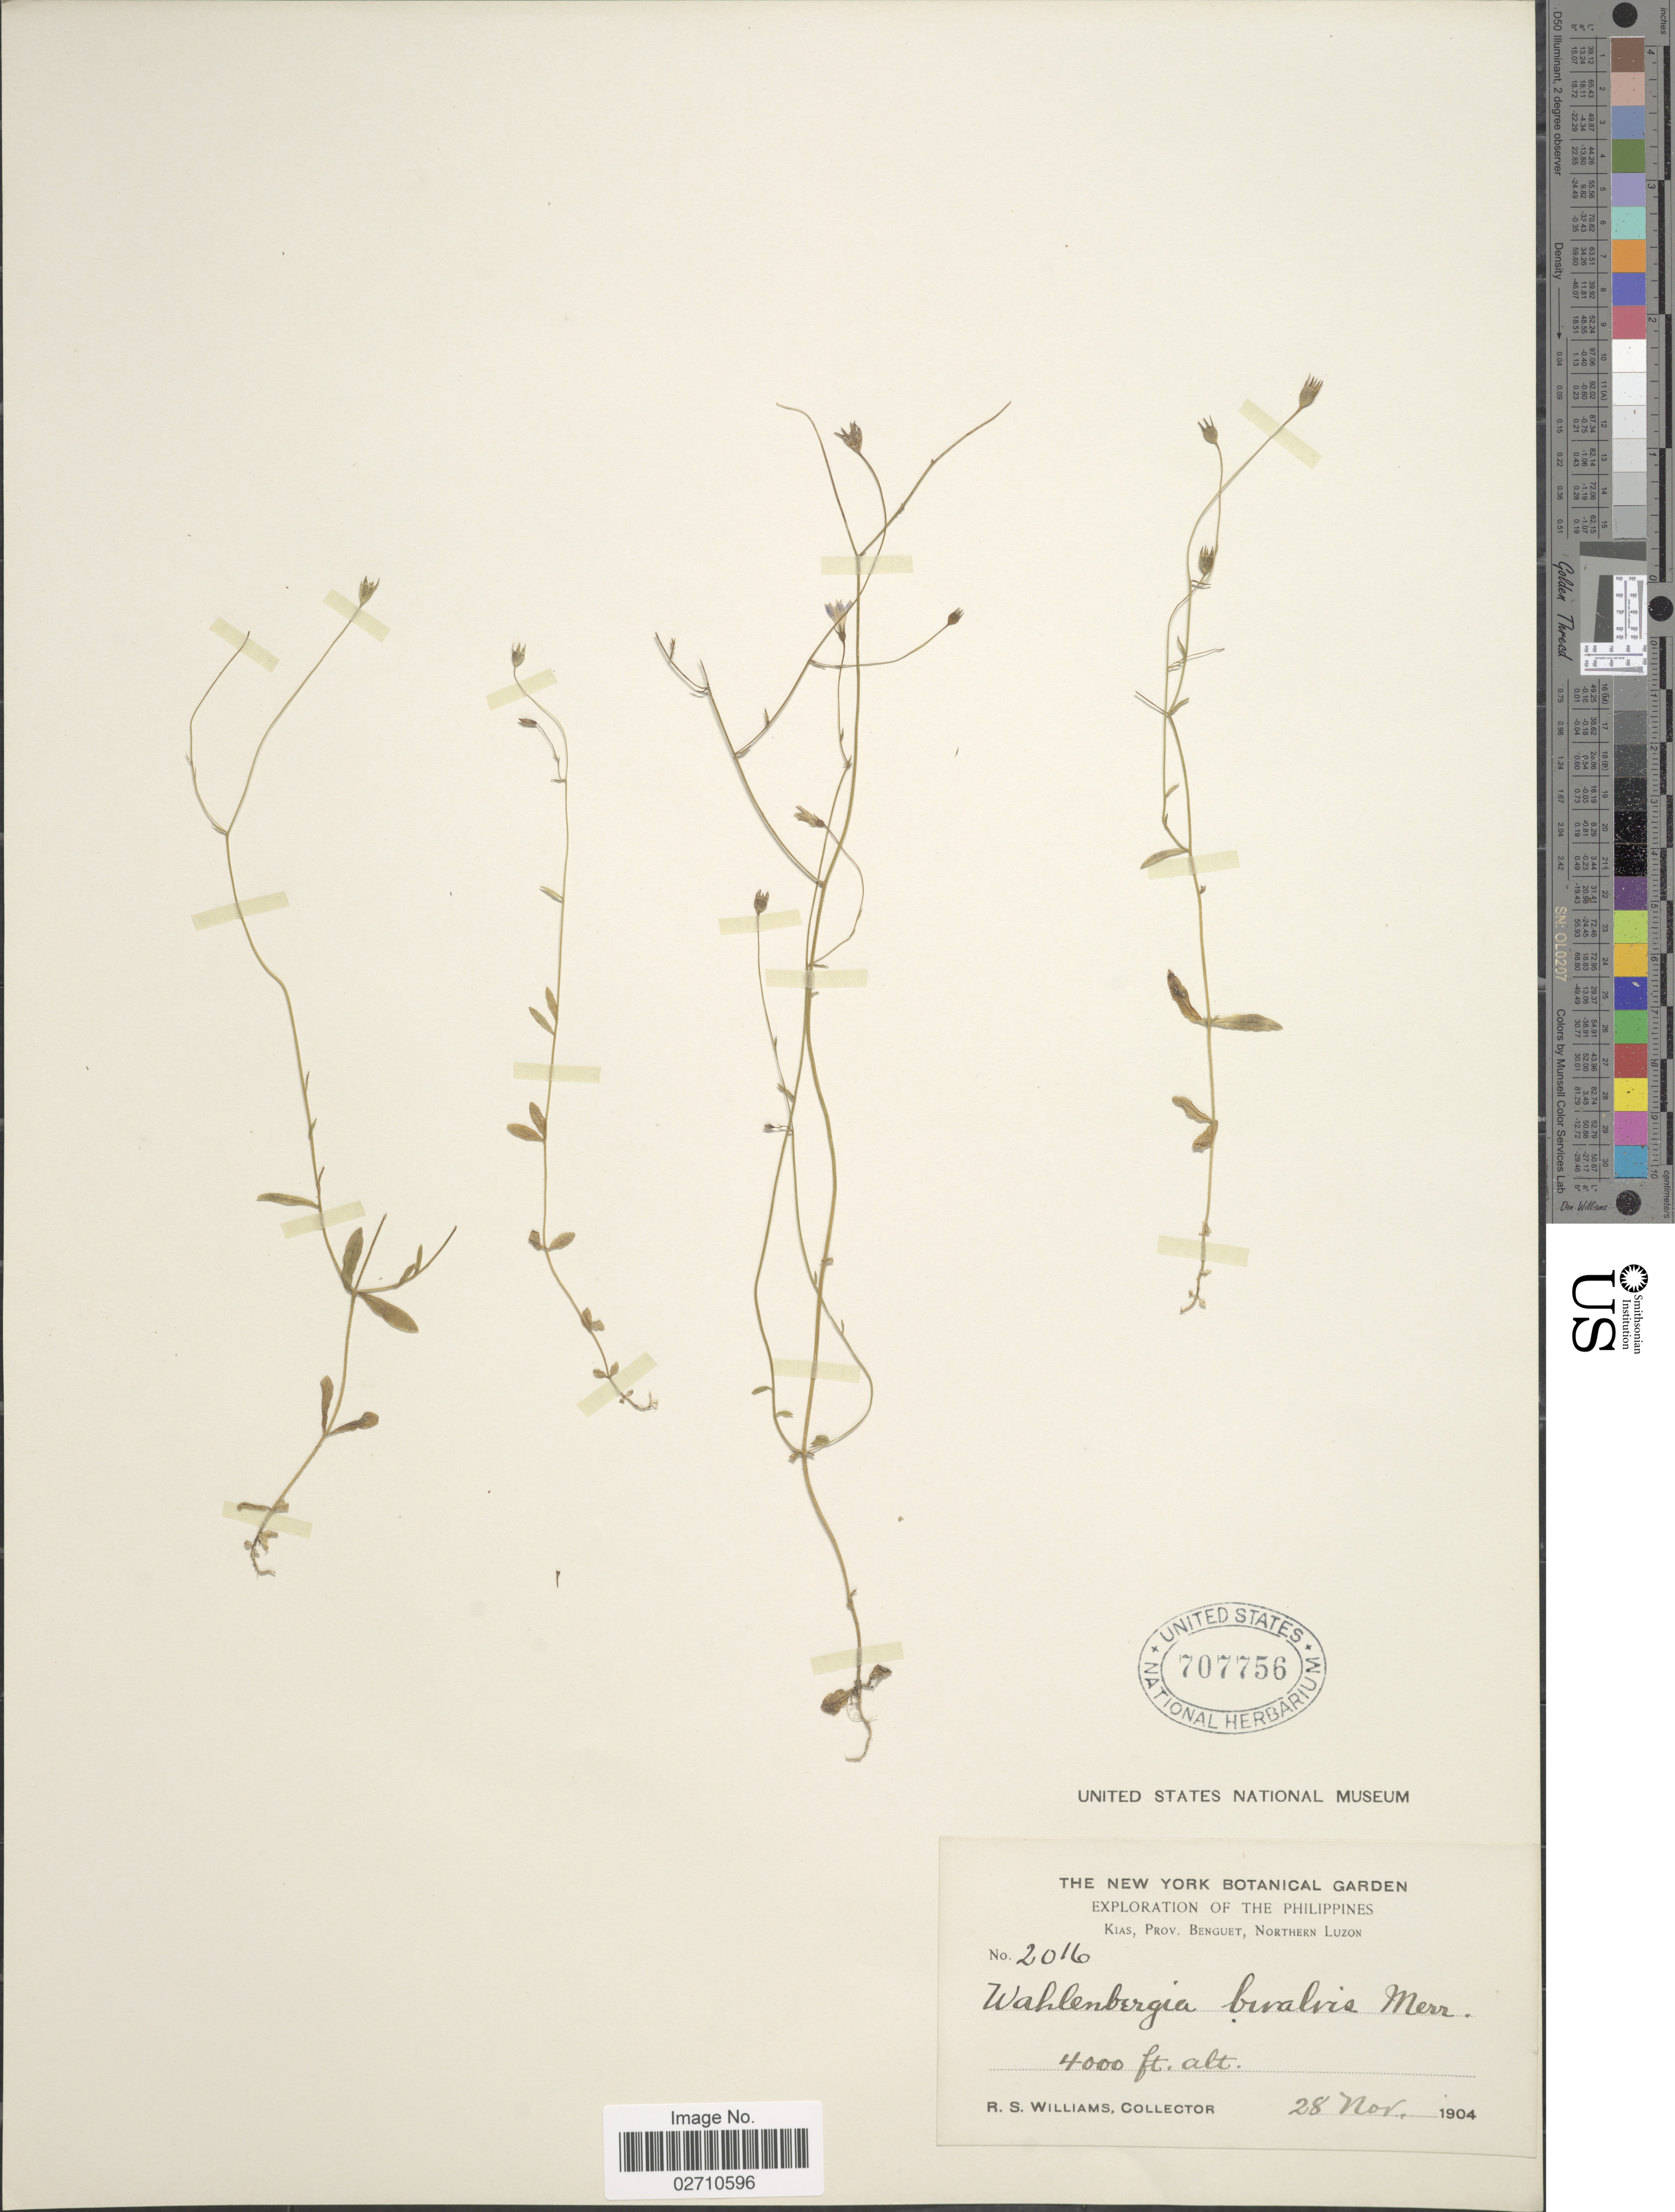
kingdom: Plantae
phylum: Tracheophyta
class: Magnoliopsida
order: Asterales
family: Campanulaceae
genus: Wahlenbergia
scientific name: Wahlenbergia sp.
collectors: R. S. Williams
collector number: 2016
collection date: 1904-11-28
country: Philippines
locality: Kias, Prov. Benguet, Northern Luzon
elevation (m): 1219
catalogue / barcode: US 707756